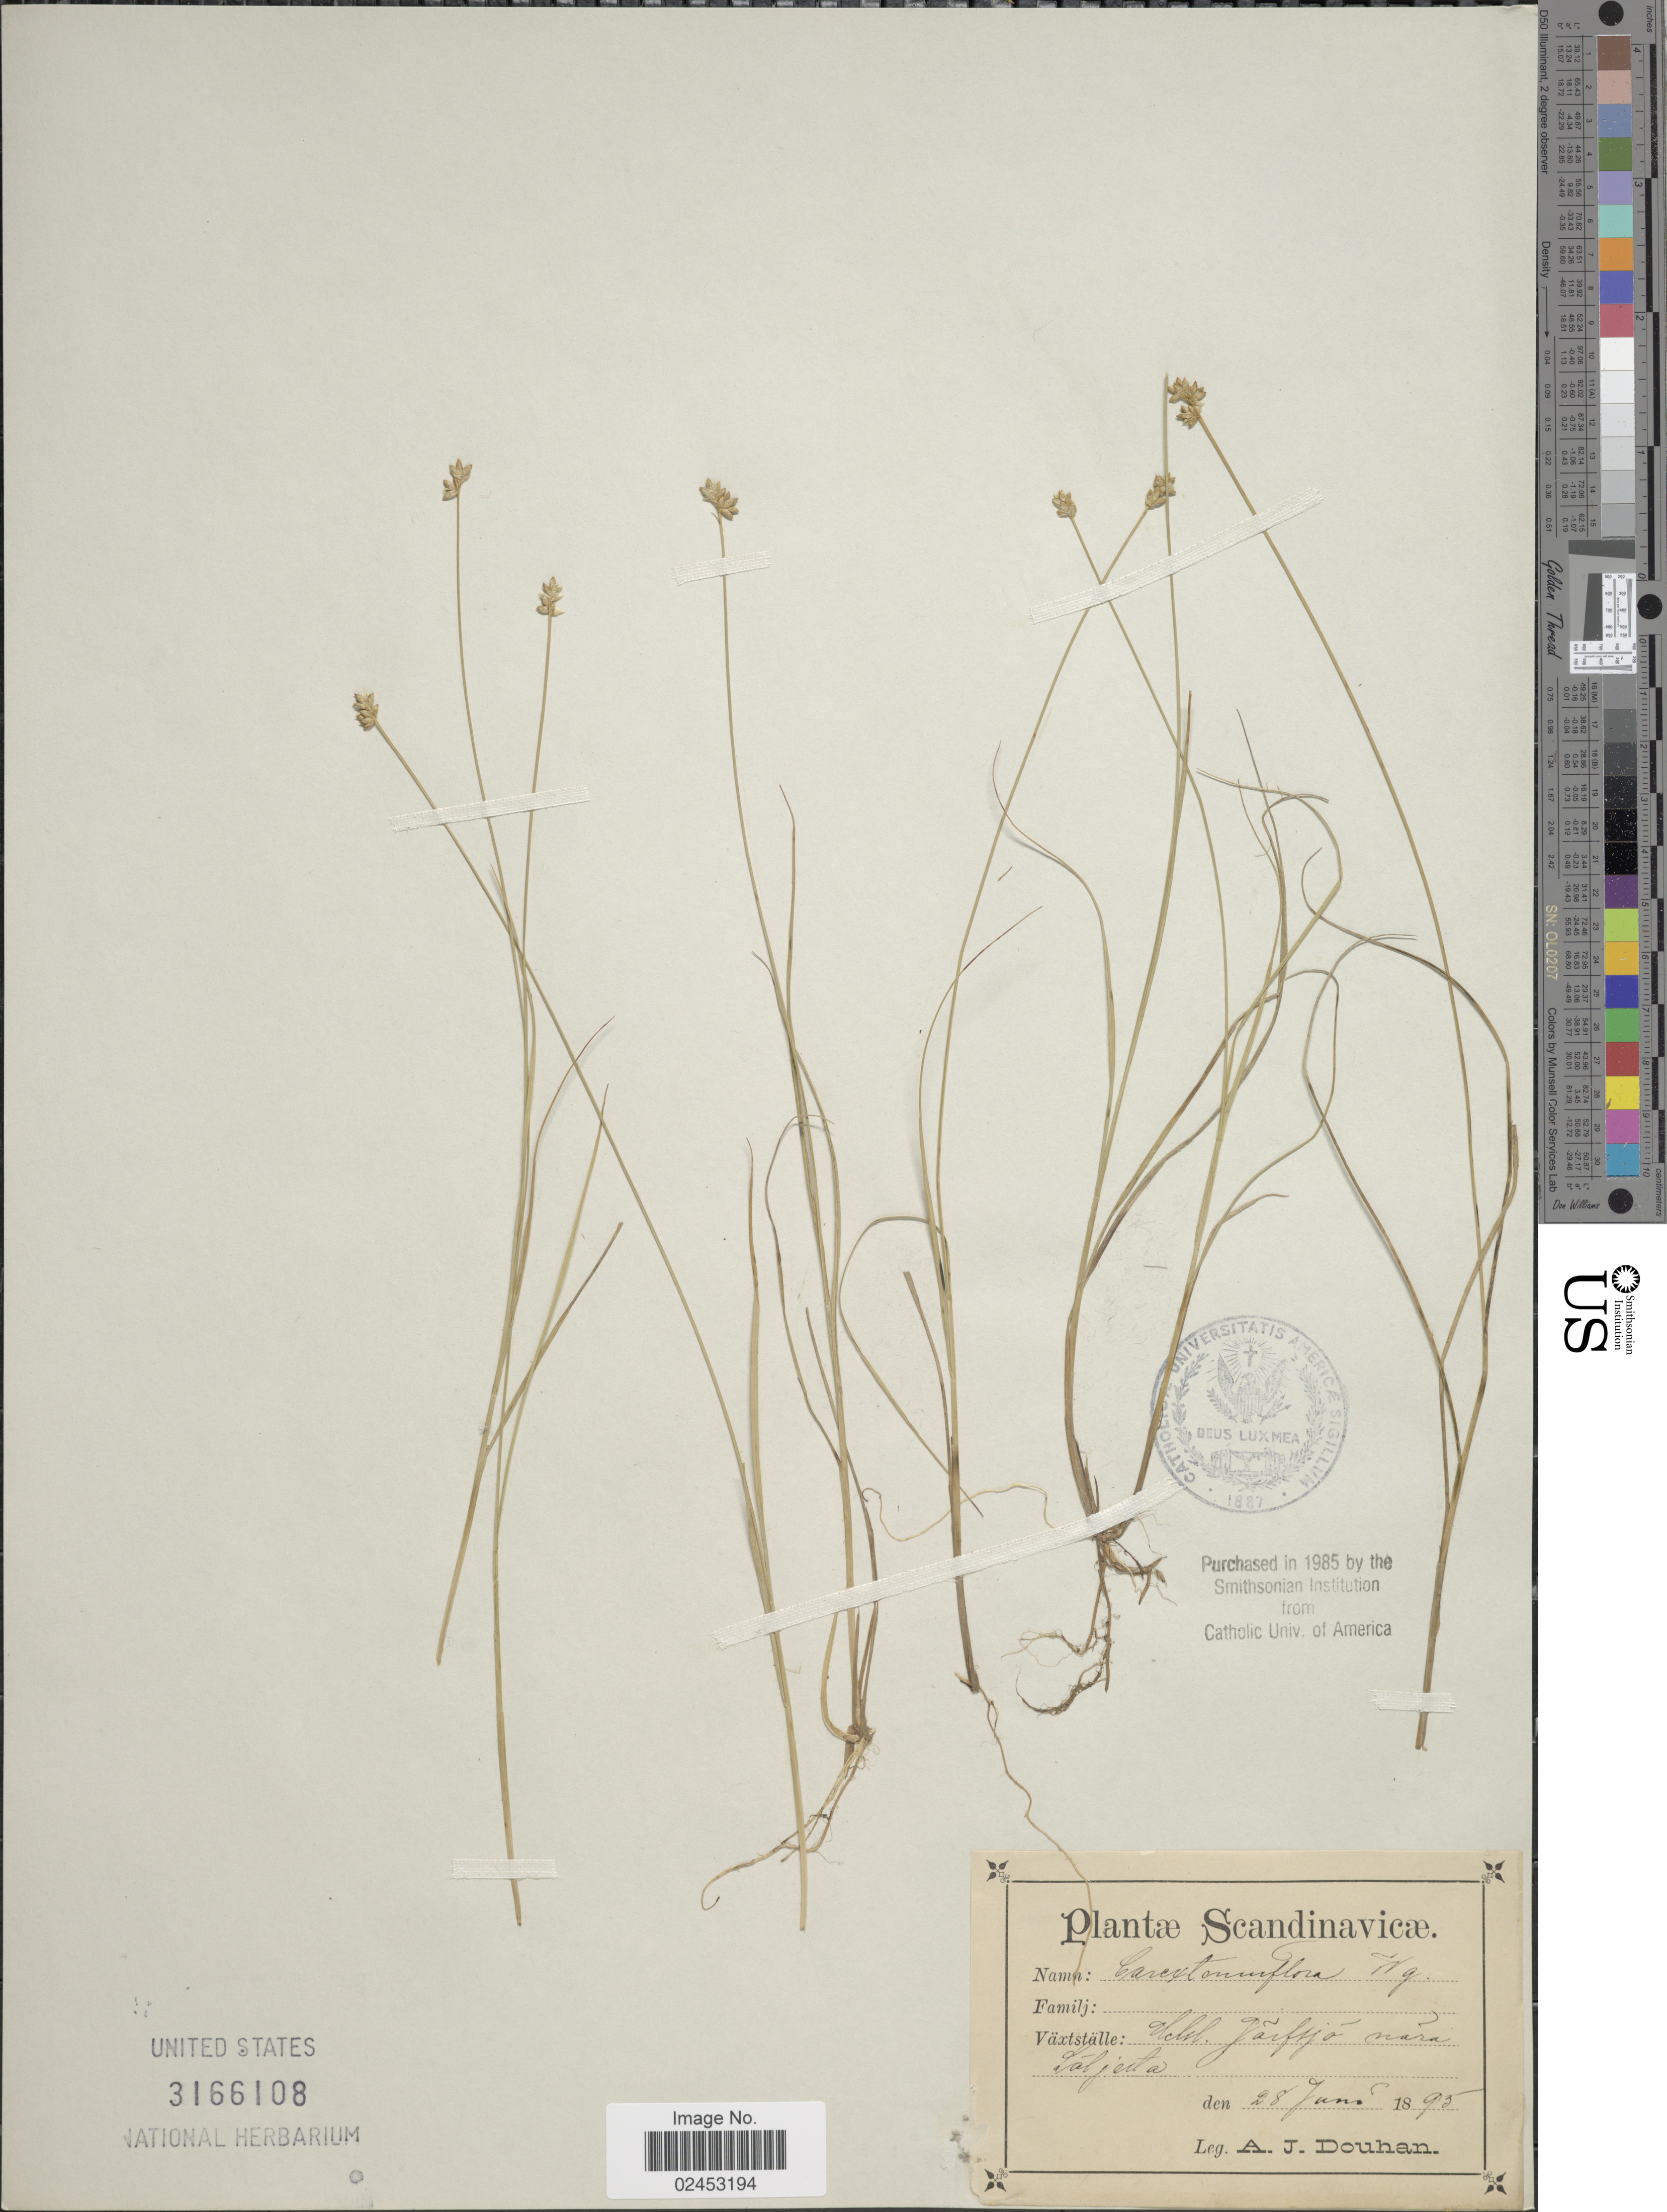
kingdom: Plantae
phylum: Tracheophyta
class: Liliopsida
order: Poales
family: Cyperaceae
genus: Carex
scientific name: Carex tenuiflora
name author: Wahlenb.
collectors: A. Douhan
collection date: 1895-06-28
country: Sweden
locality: Scandinavicae, Schsl. Järvsö nara Laljerta [interpreted]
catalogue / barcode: US 3166108